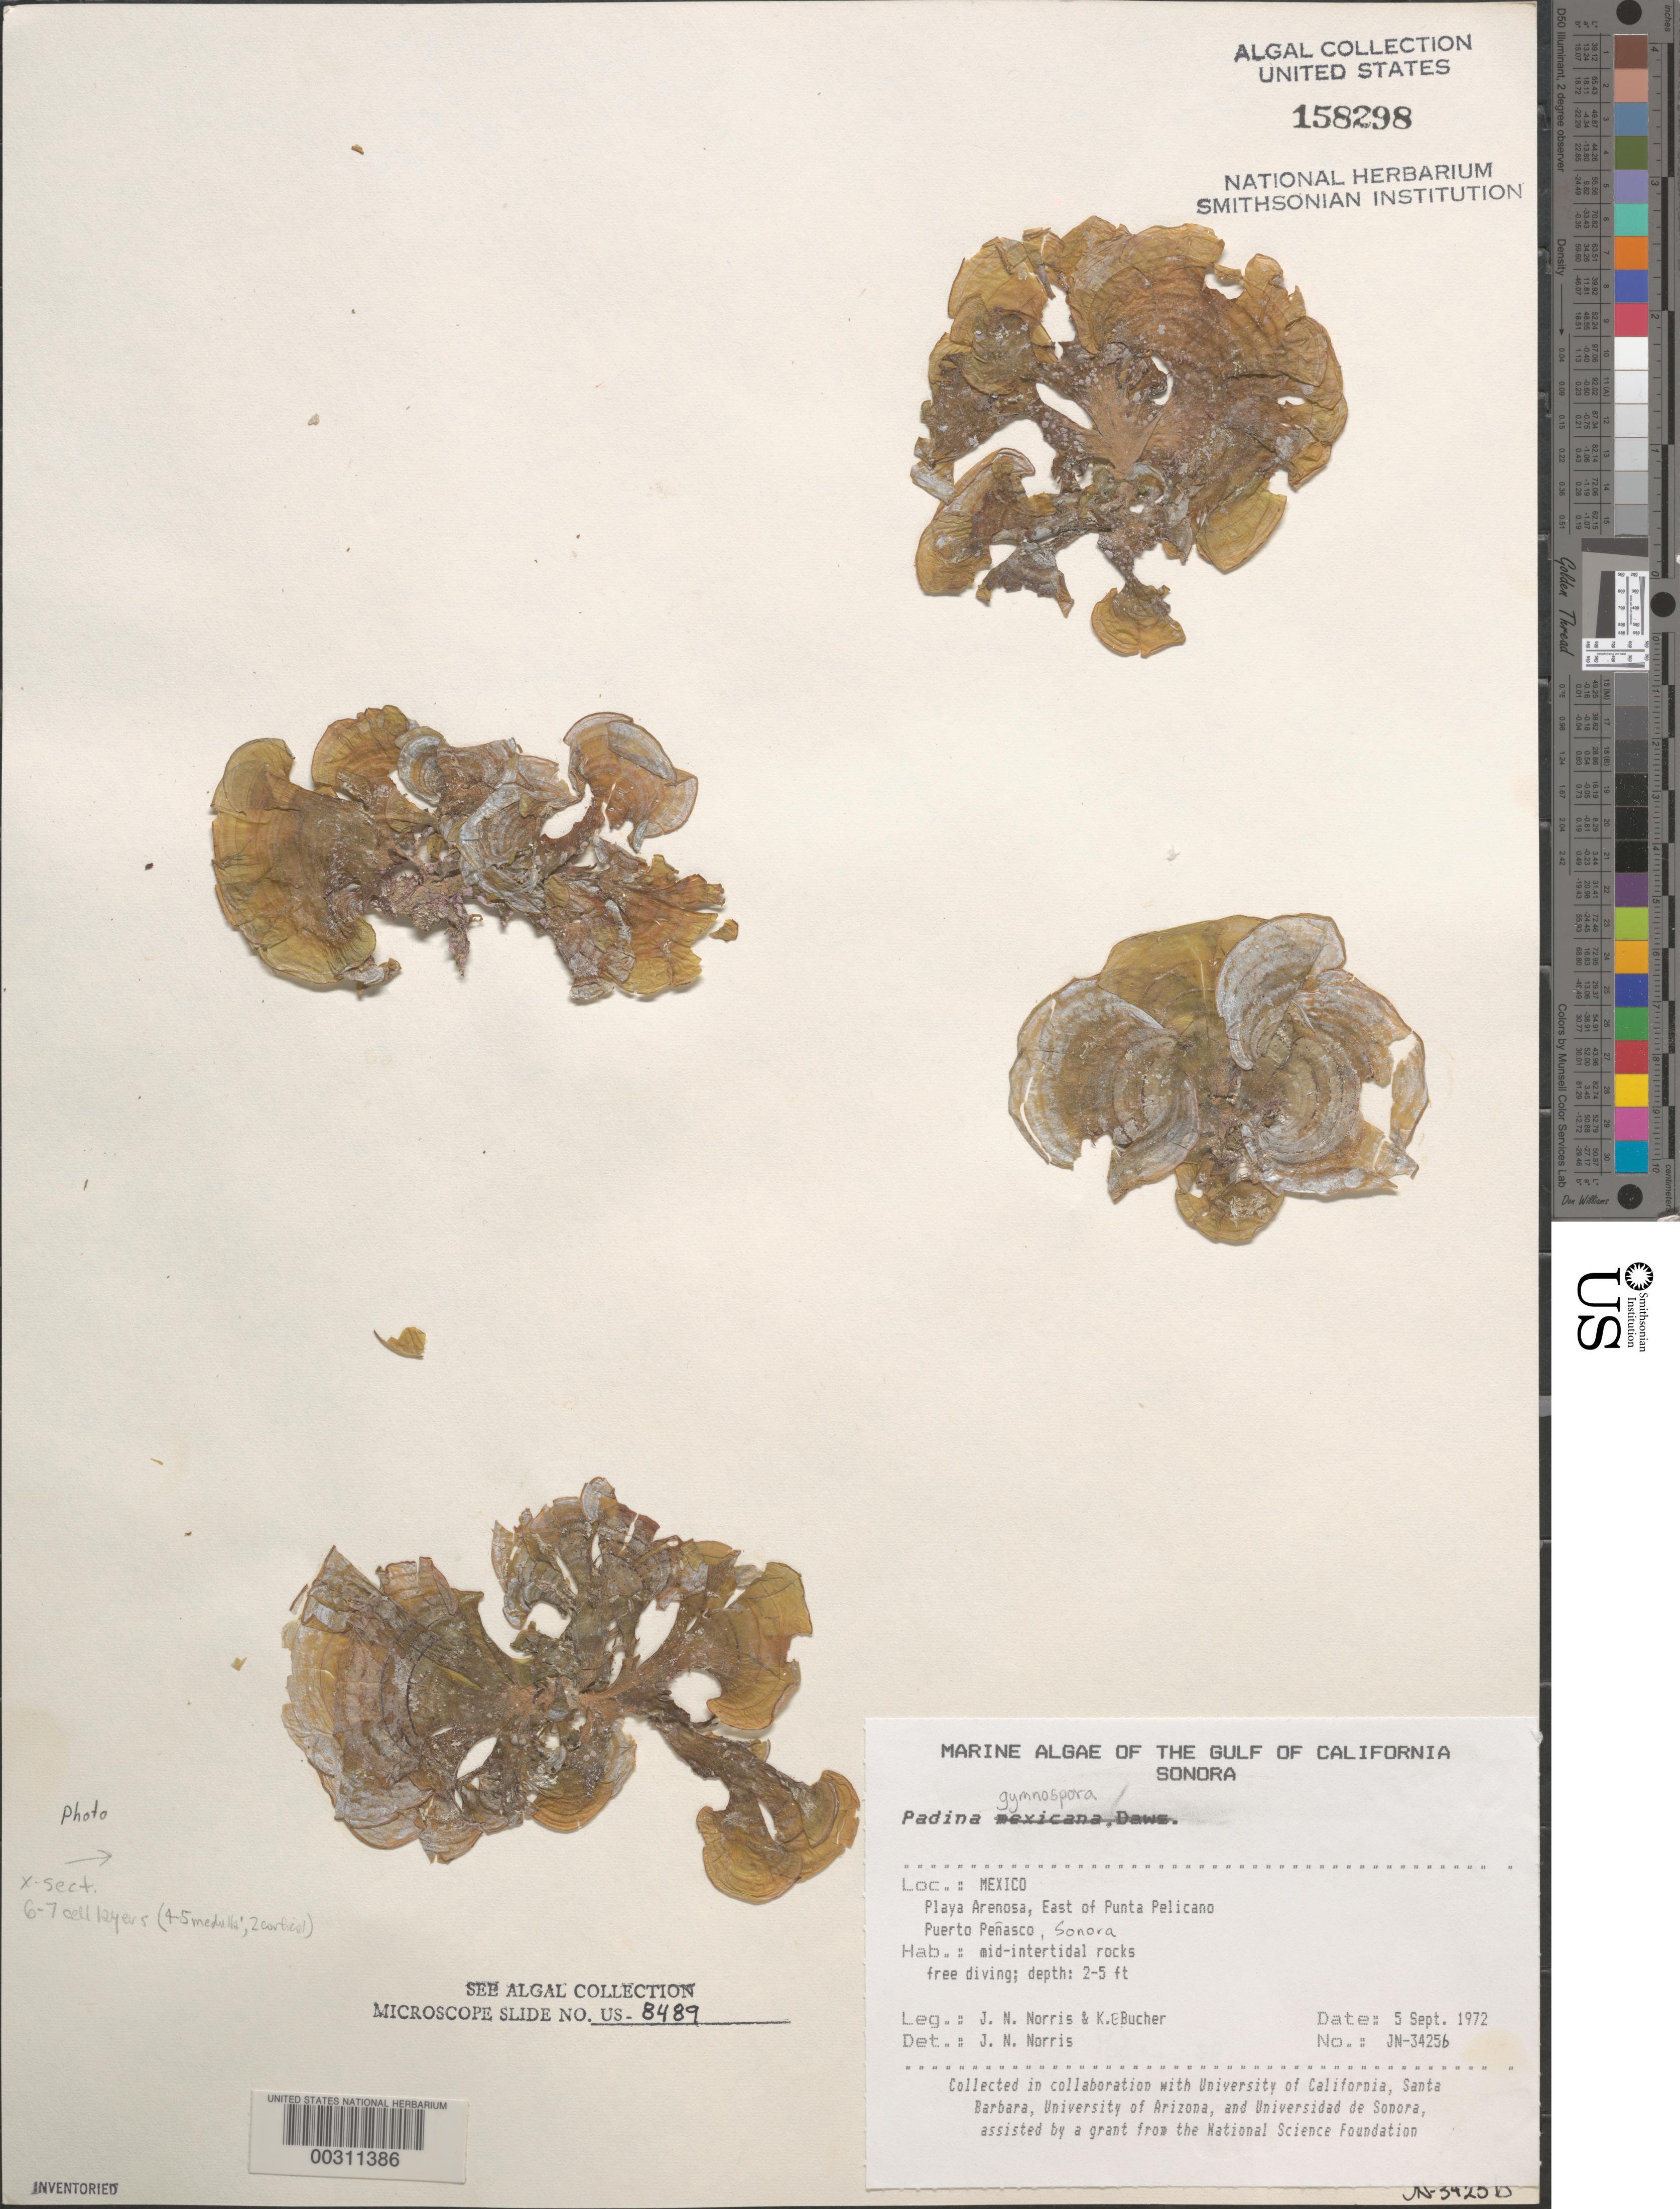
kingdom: Chromista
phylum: Ochrophyta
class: Phaeophyceae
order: Dictyotales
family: Dictyotaceae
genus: Padina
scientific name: Padina gymnospora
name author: (Kütz.) O.G. Sond.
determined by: Norris, James N.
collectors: J. N. Norris & K. E. Bucher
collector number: JN-3425b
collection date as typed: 05 Sep 1972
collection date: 1972-09-05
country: Mexico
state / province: Sonora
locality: Playa Arenosa, Puerto Penasco, east of Punta Pelicano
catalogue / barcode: US 158298